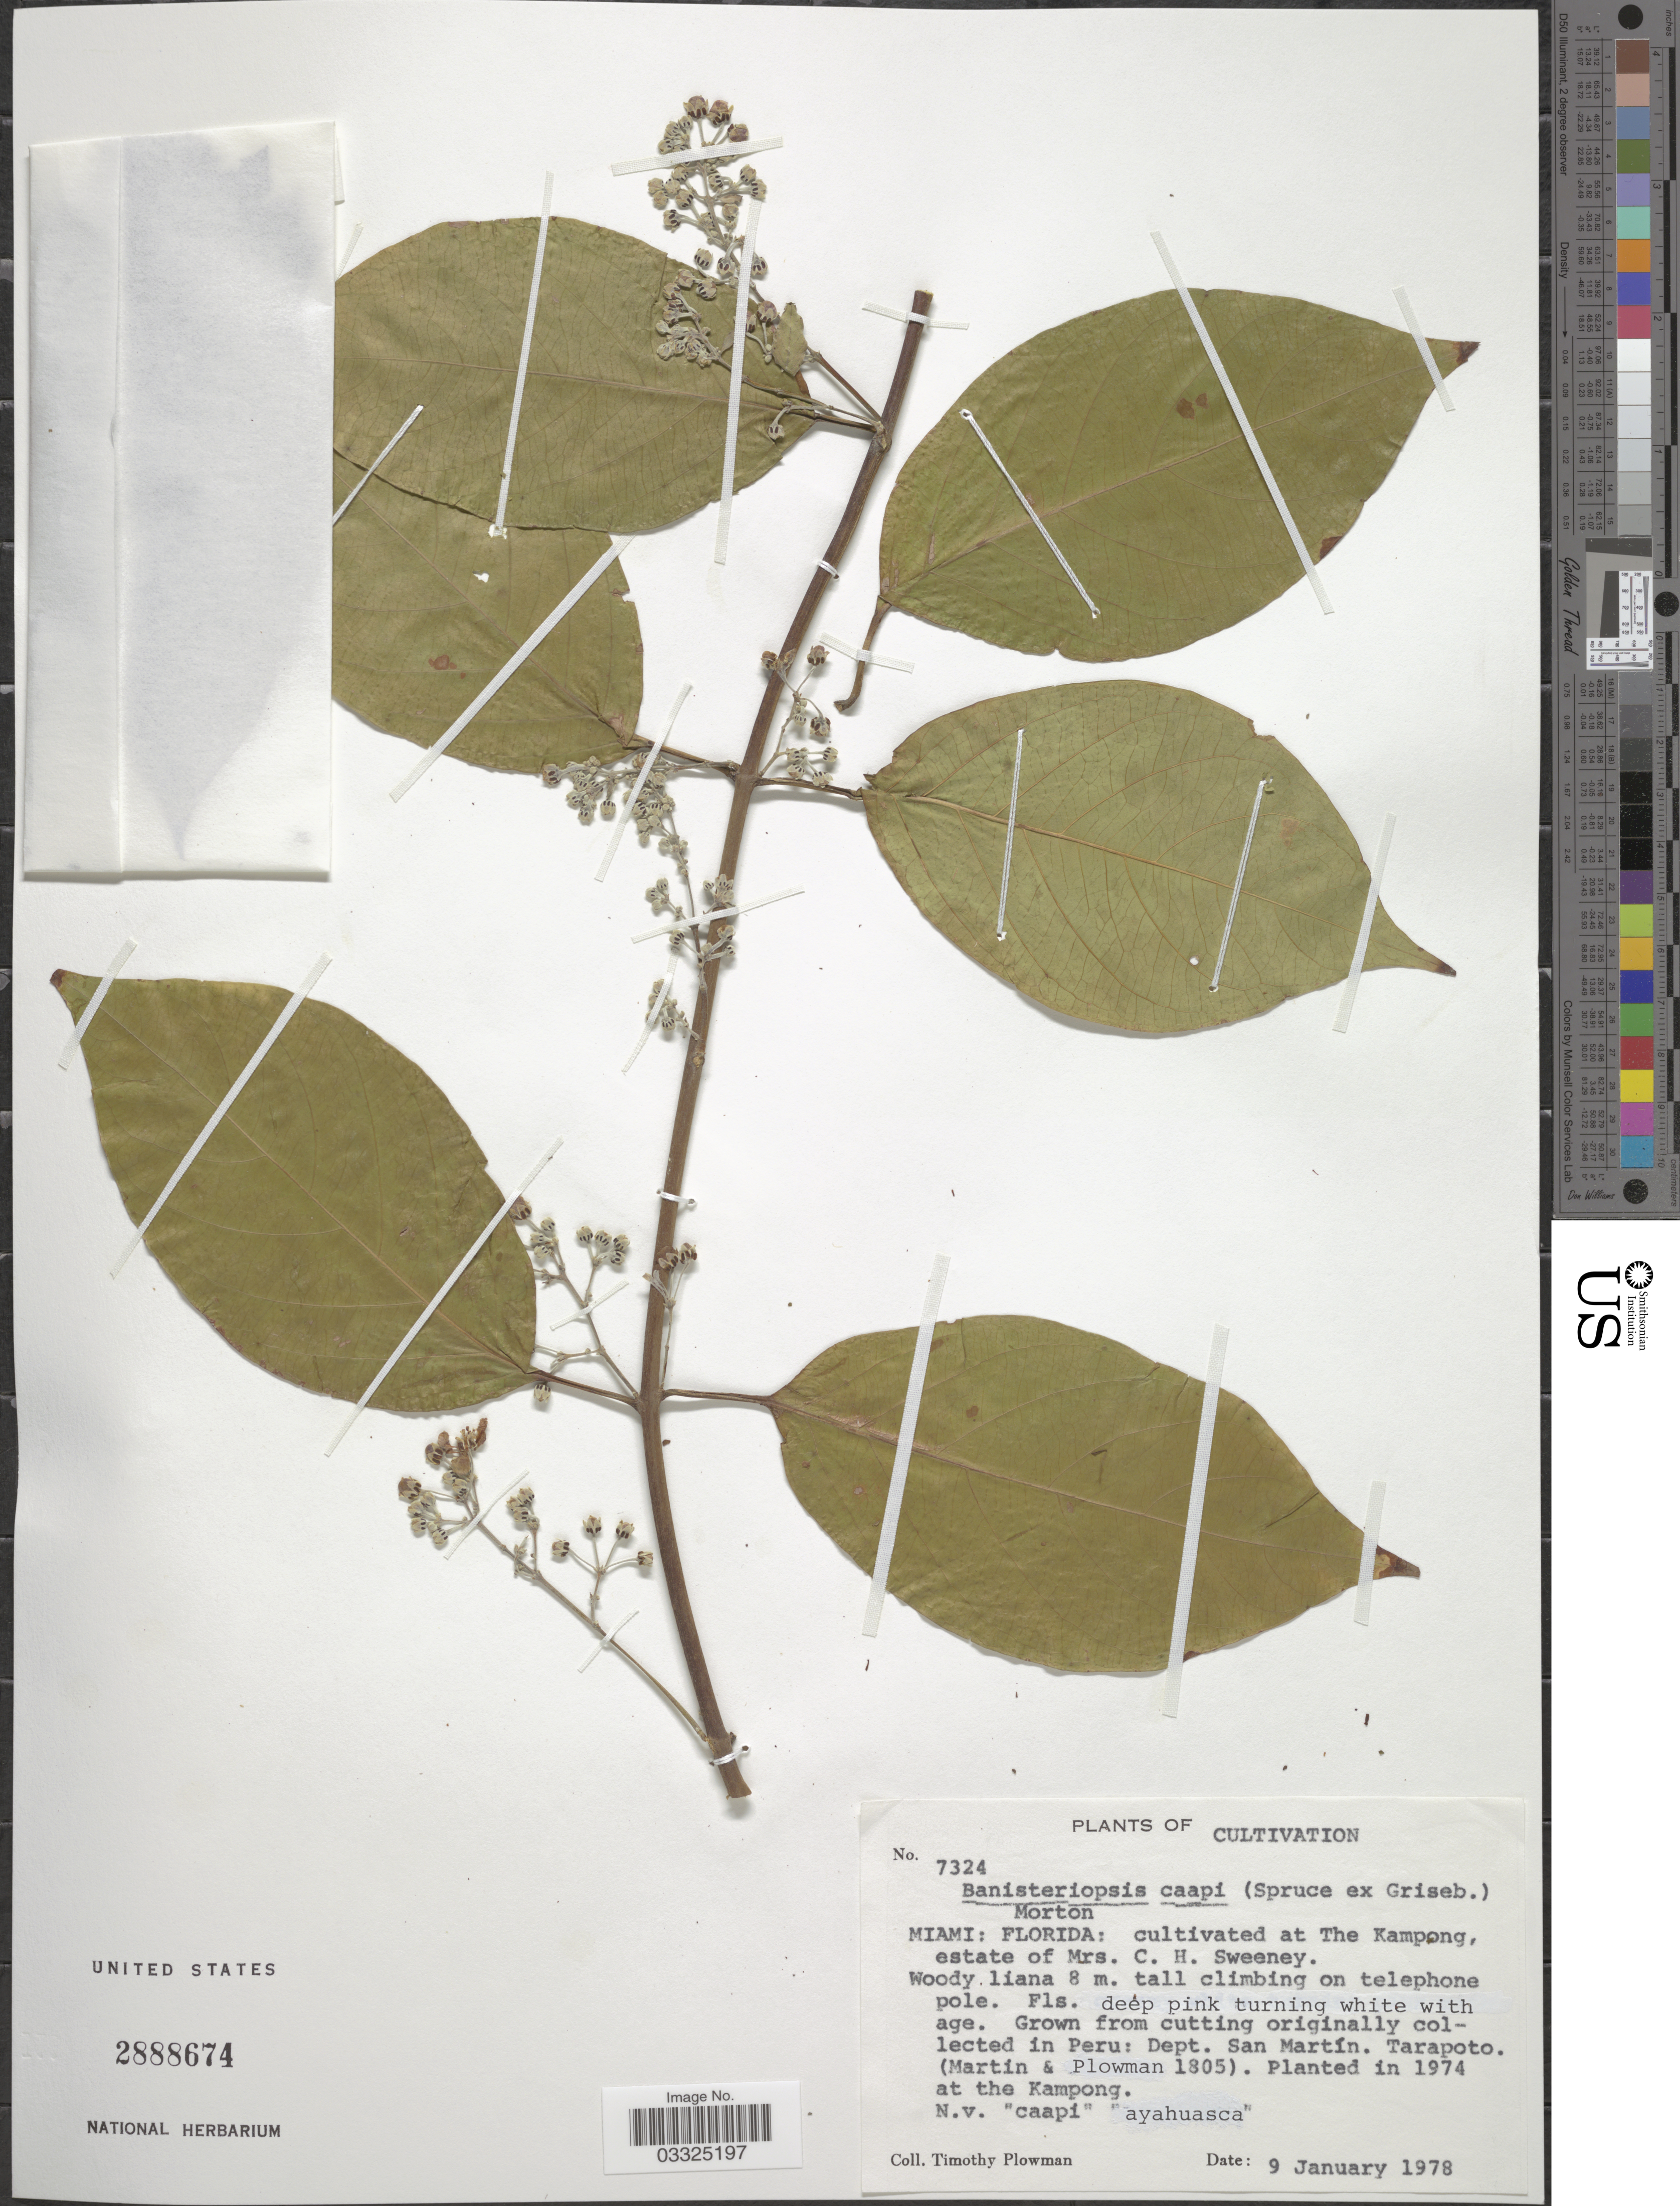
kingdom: Plantae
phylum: Tracheophyta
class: Magnoliopsida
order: Malpighiales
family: Malpighiaceae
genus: Banisteriopsis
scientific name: Banisteriopsis caapi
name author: (Spruce ex Griseb.) C.V. Morton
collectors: T. Plowman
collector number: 7324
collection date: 1978-01-09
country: United States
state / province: Florida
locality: Miami: Florida: cultivated at The Kampong, estate of Mrs. C. H. Sweeney.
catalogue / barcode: US 2888674